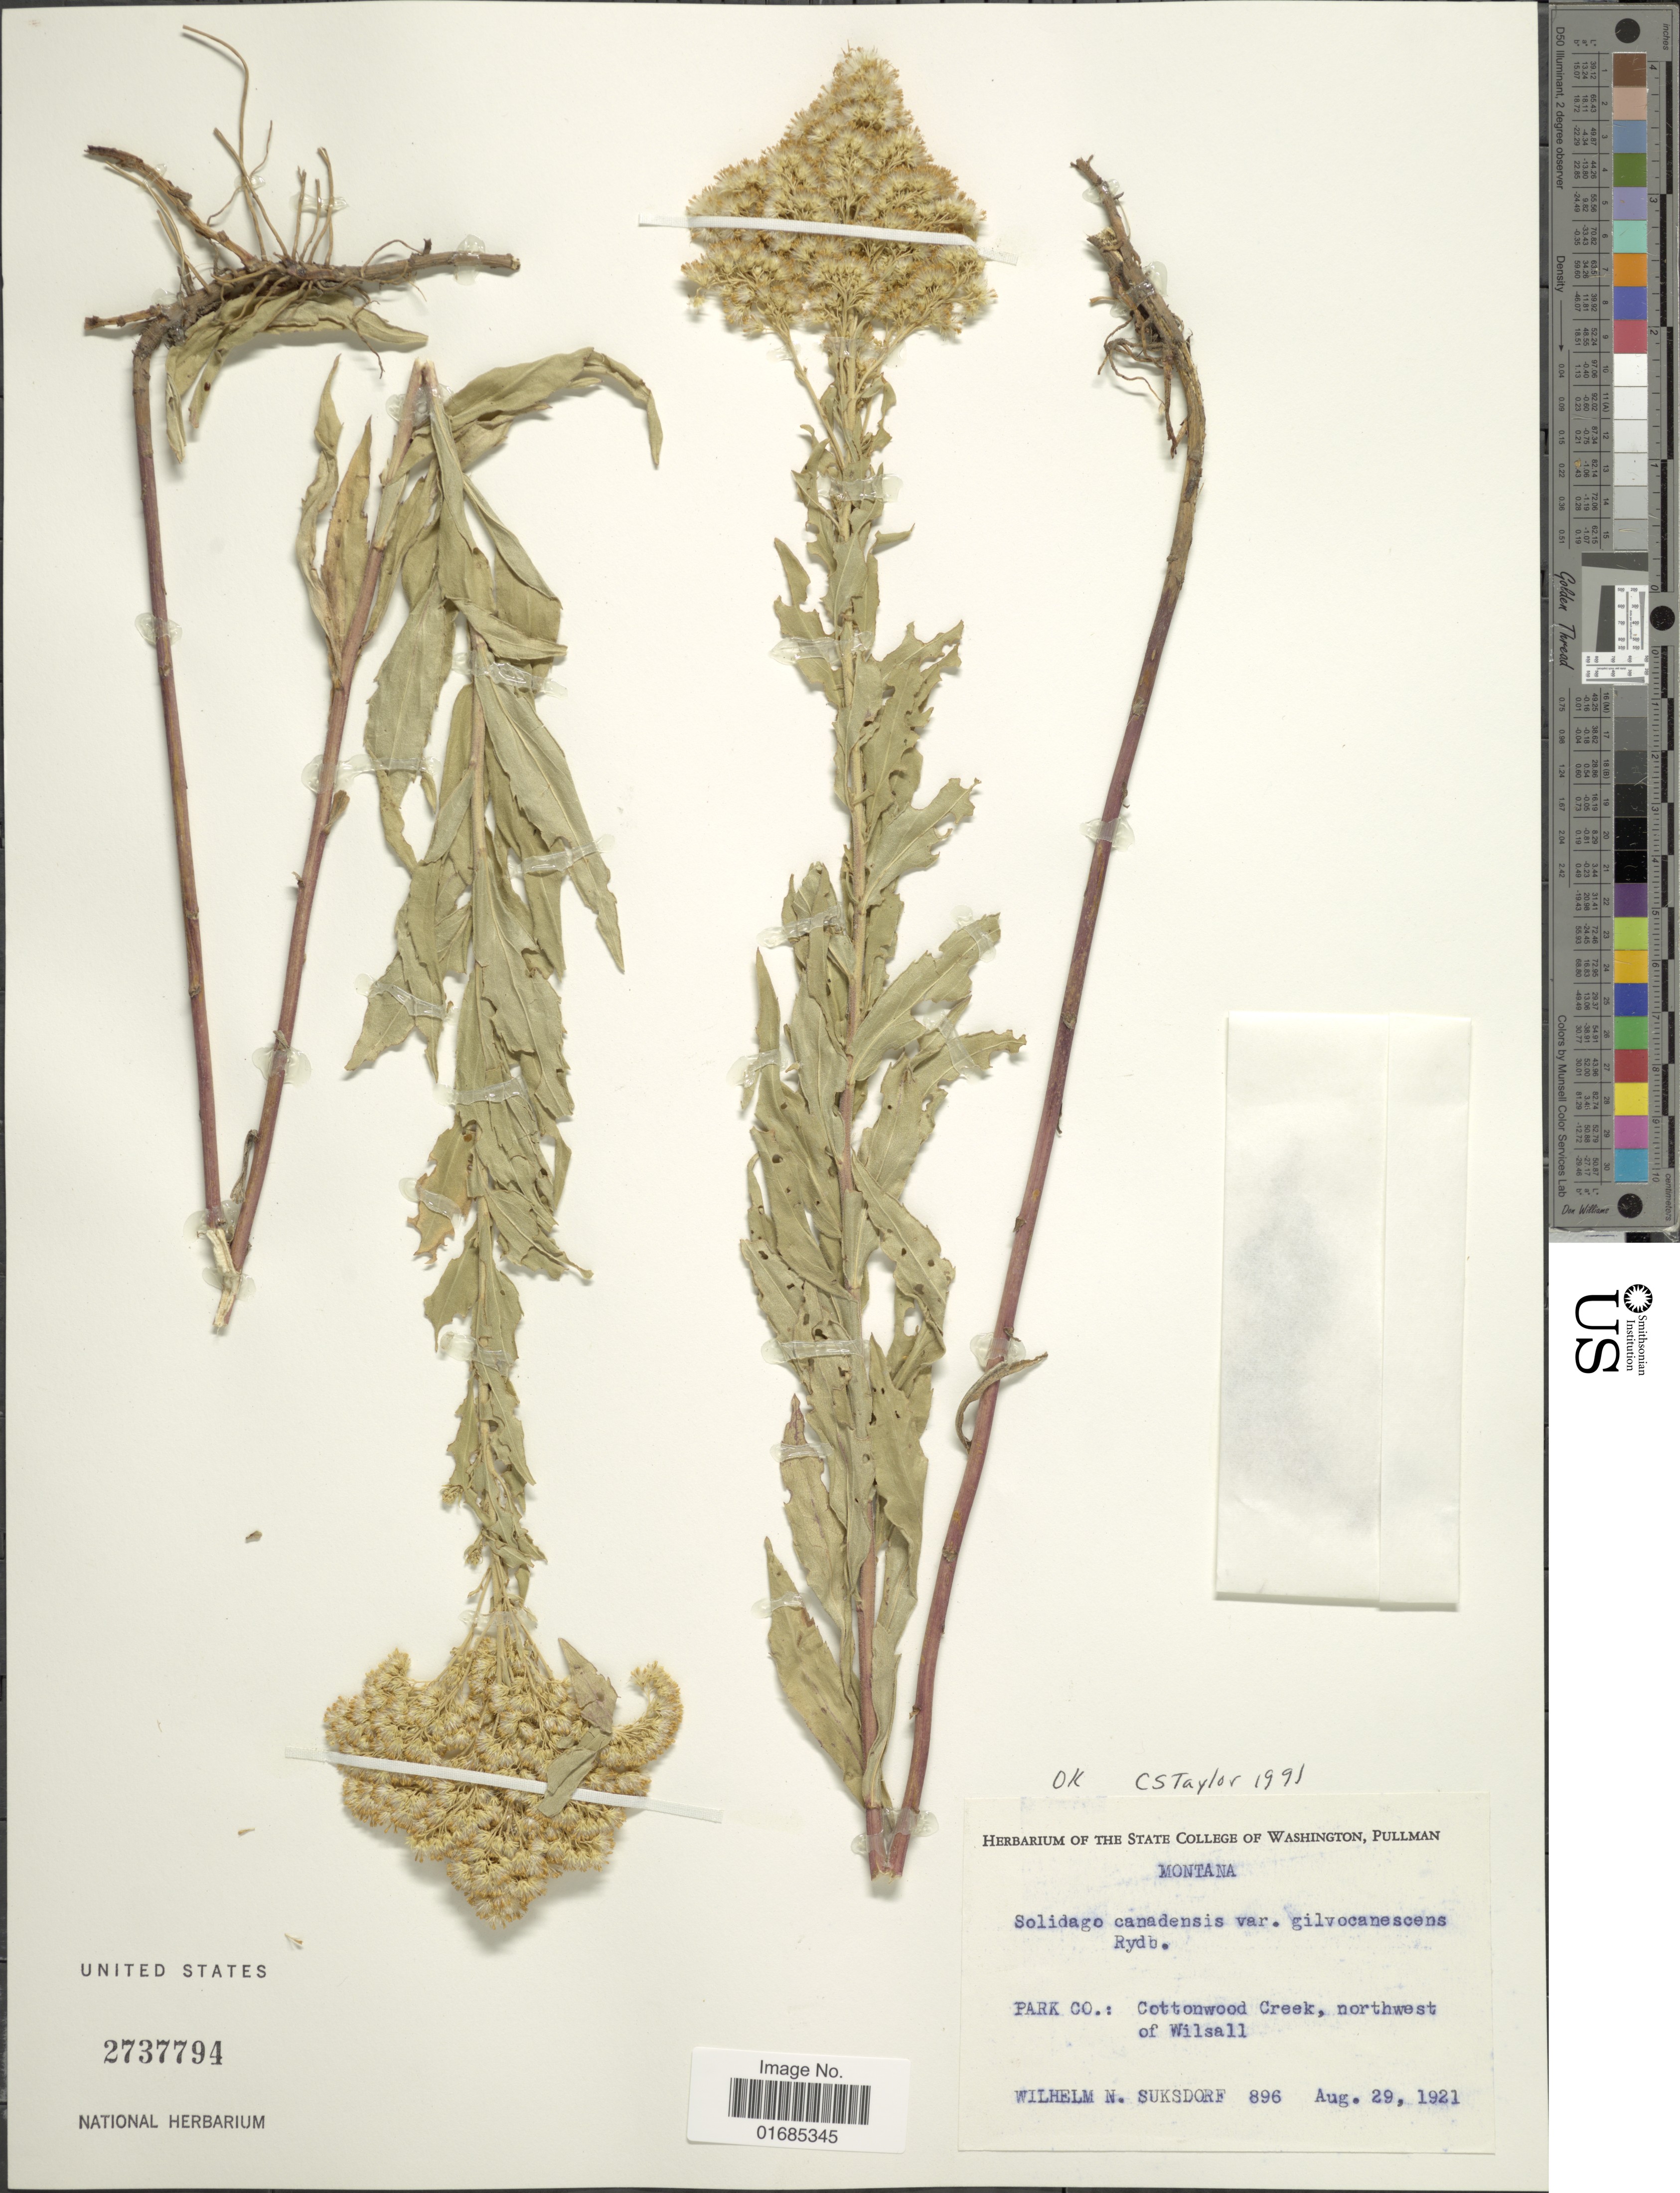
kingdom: Plantae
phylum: Tracheophyta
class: Magnoliopsida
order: Asterales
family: Asteraceae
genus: Solidago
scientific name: Solidago canadensis var. gilvocanescens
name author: Rydb.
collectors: W. N. Suksdorf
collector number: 896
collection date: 1921-08-29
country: United States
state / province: Montana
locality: ParkCo.: Cottonwood Creek, northwest of Wilsall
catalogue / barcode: US 2737794